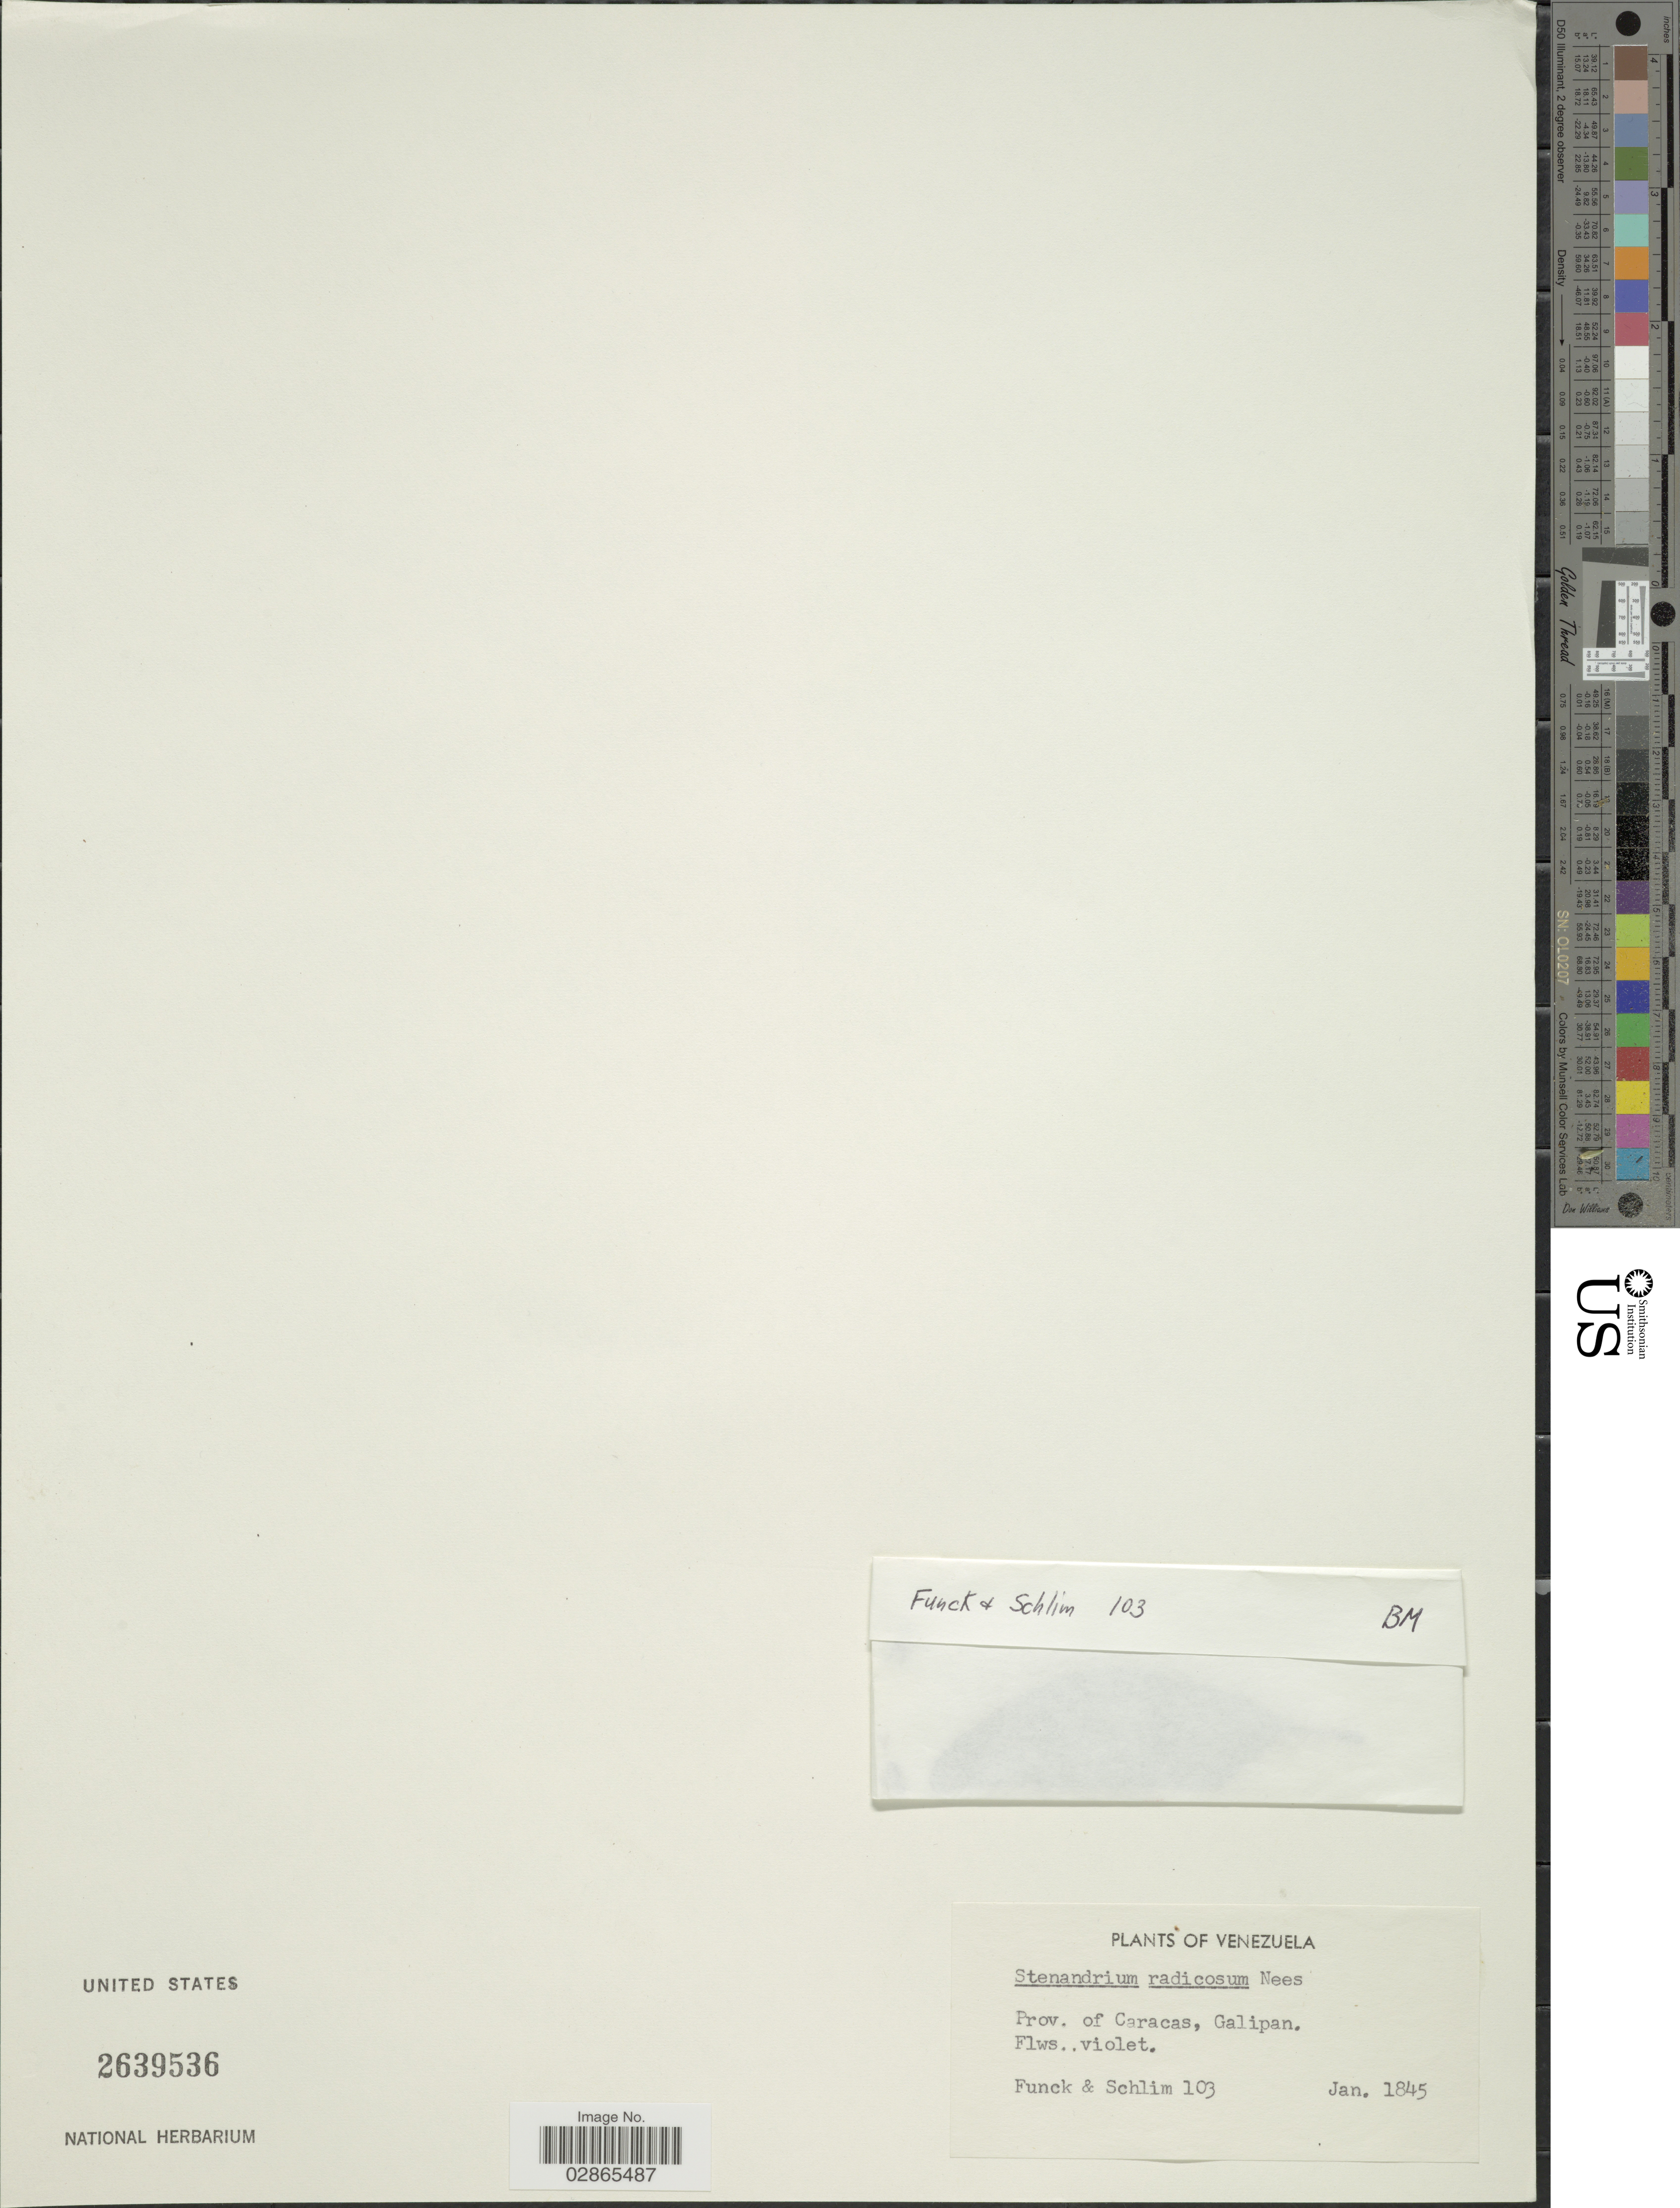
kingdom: Plantae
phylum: Tracheophyta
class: Magnoliopsida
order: Lamiales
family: Acanthaceae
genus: Stenandrium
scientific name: Stenandrium radicosum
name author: Nees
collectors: -. Funck & Schlim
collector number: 103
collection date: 1845-01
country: Venezuela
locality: Prov. of Caracas, Galipan.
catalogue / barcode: US 2639536